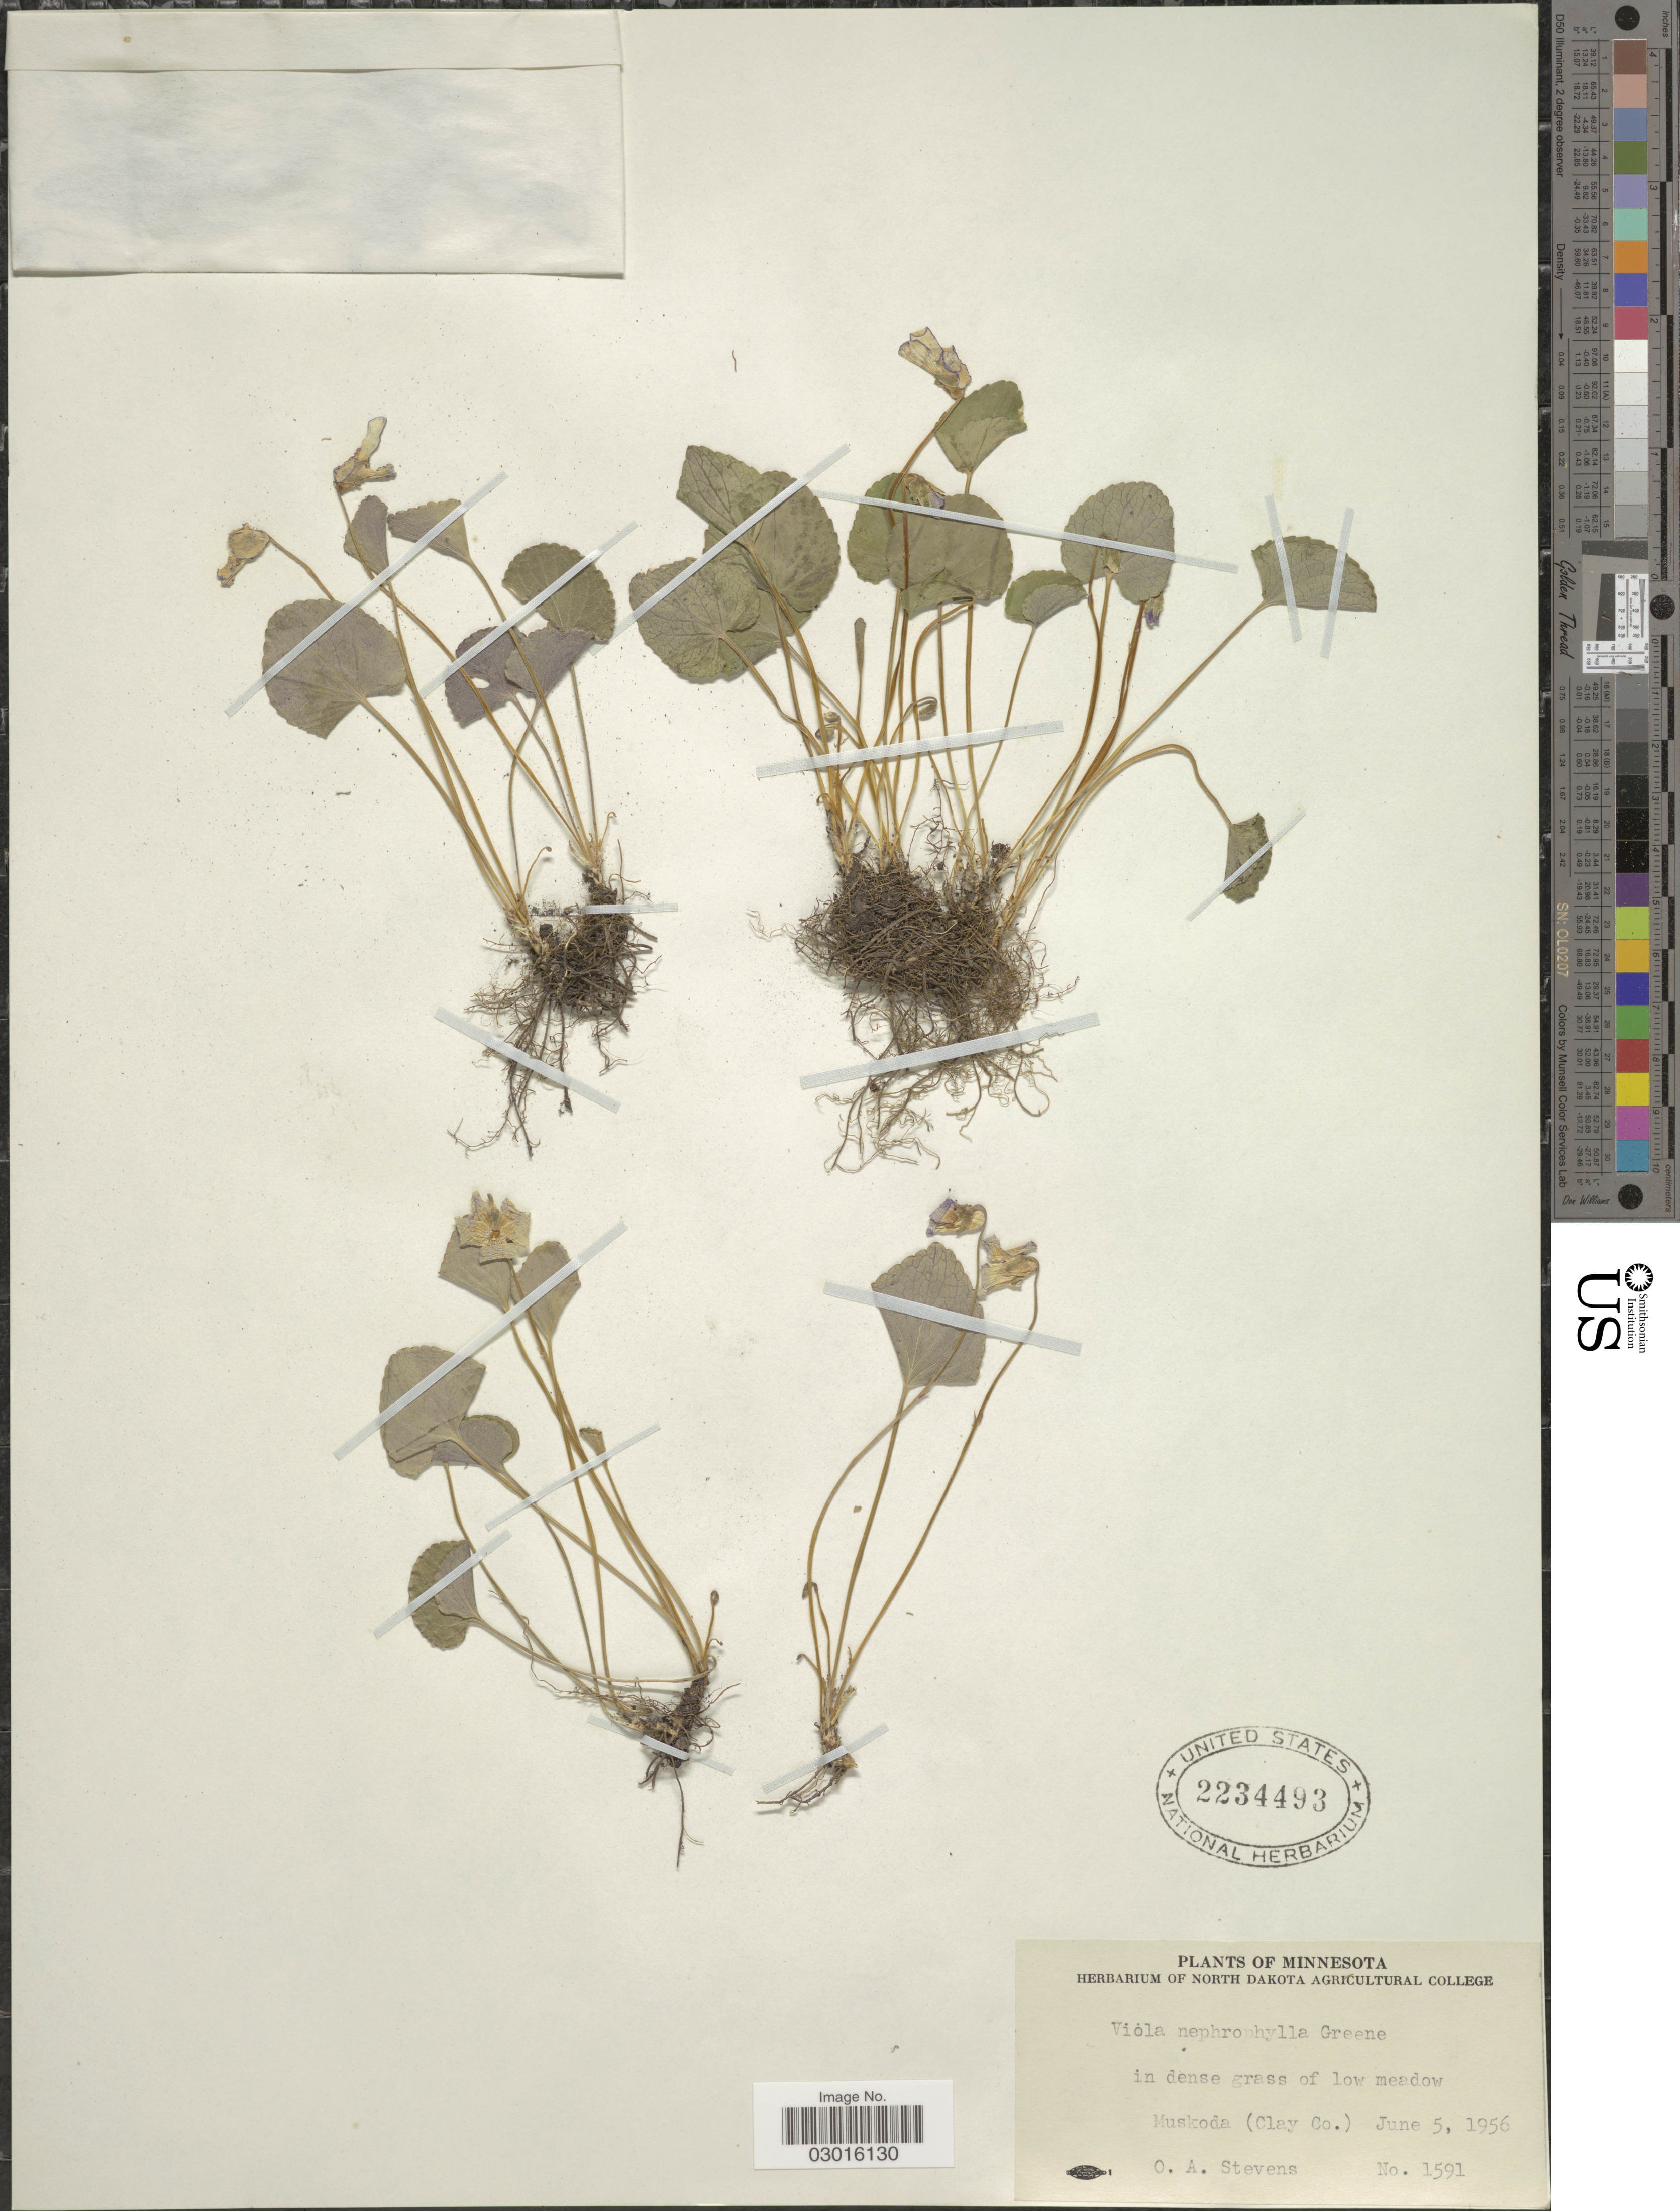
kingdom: Plantae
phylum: Tracheophyta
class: Magnoliopsida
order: Malpighiales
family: Violaceae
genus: Viola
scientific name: Viola nephrophylla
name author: Greene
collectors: O. A. Stevens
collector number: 1591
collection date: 1956-06-05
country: United States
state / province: Minnesota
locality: Muskoda (Clay Co.).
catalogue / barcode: US 2234493